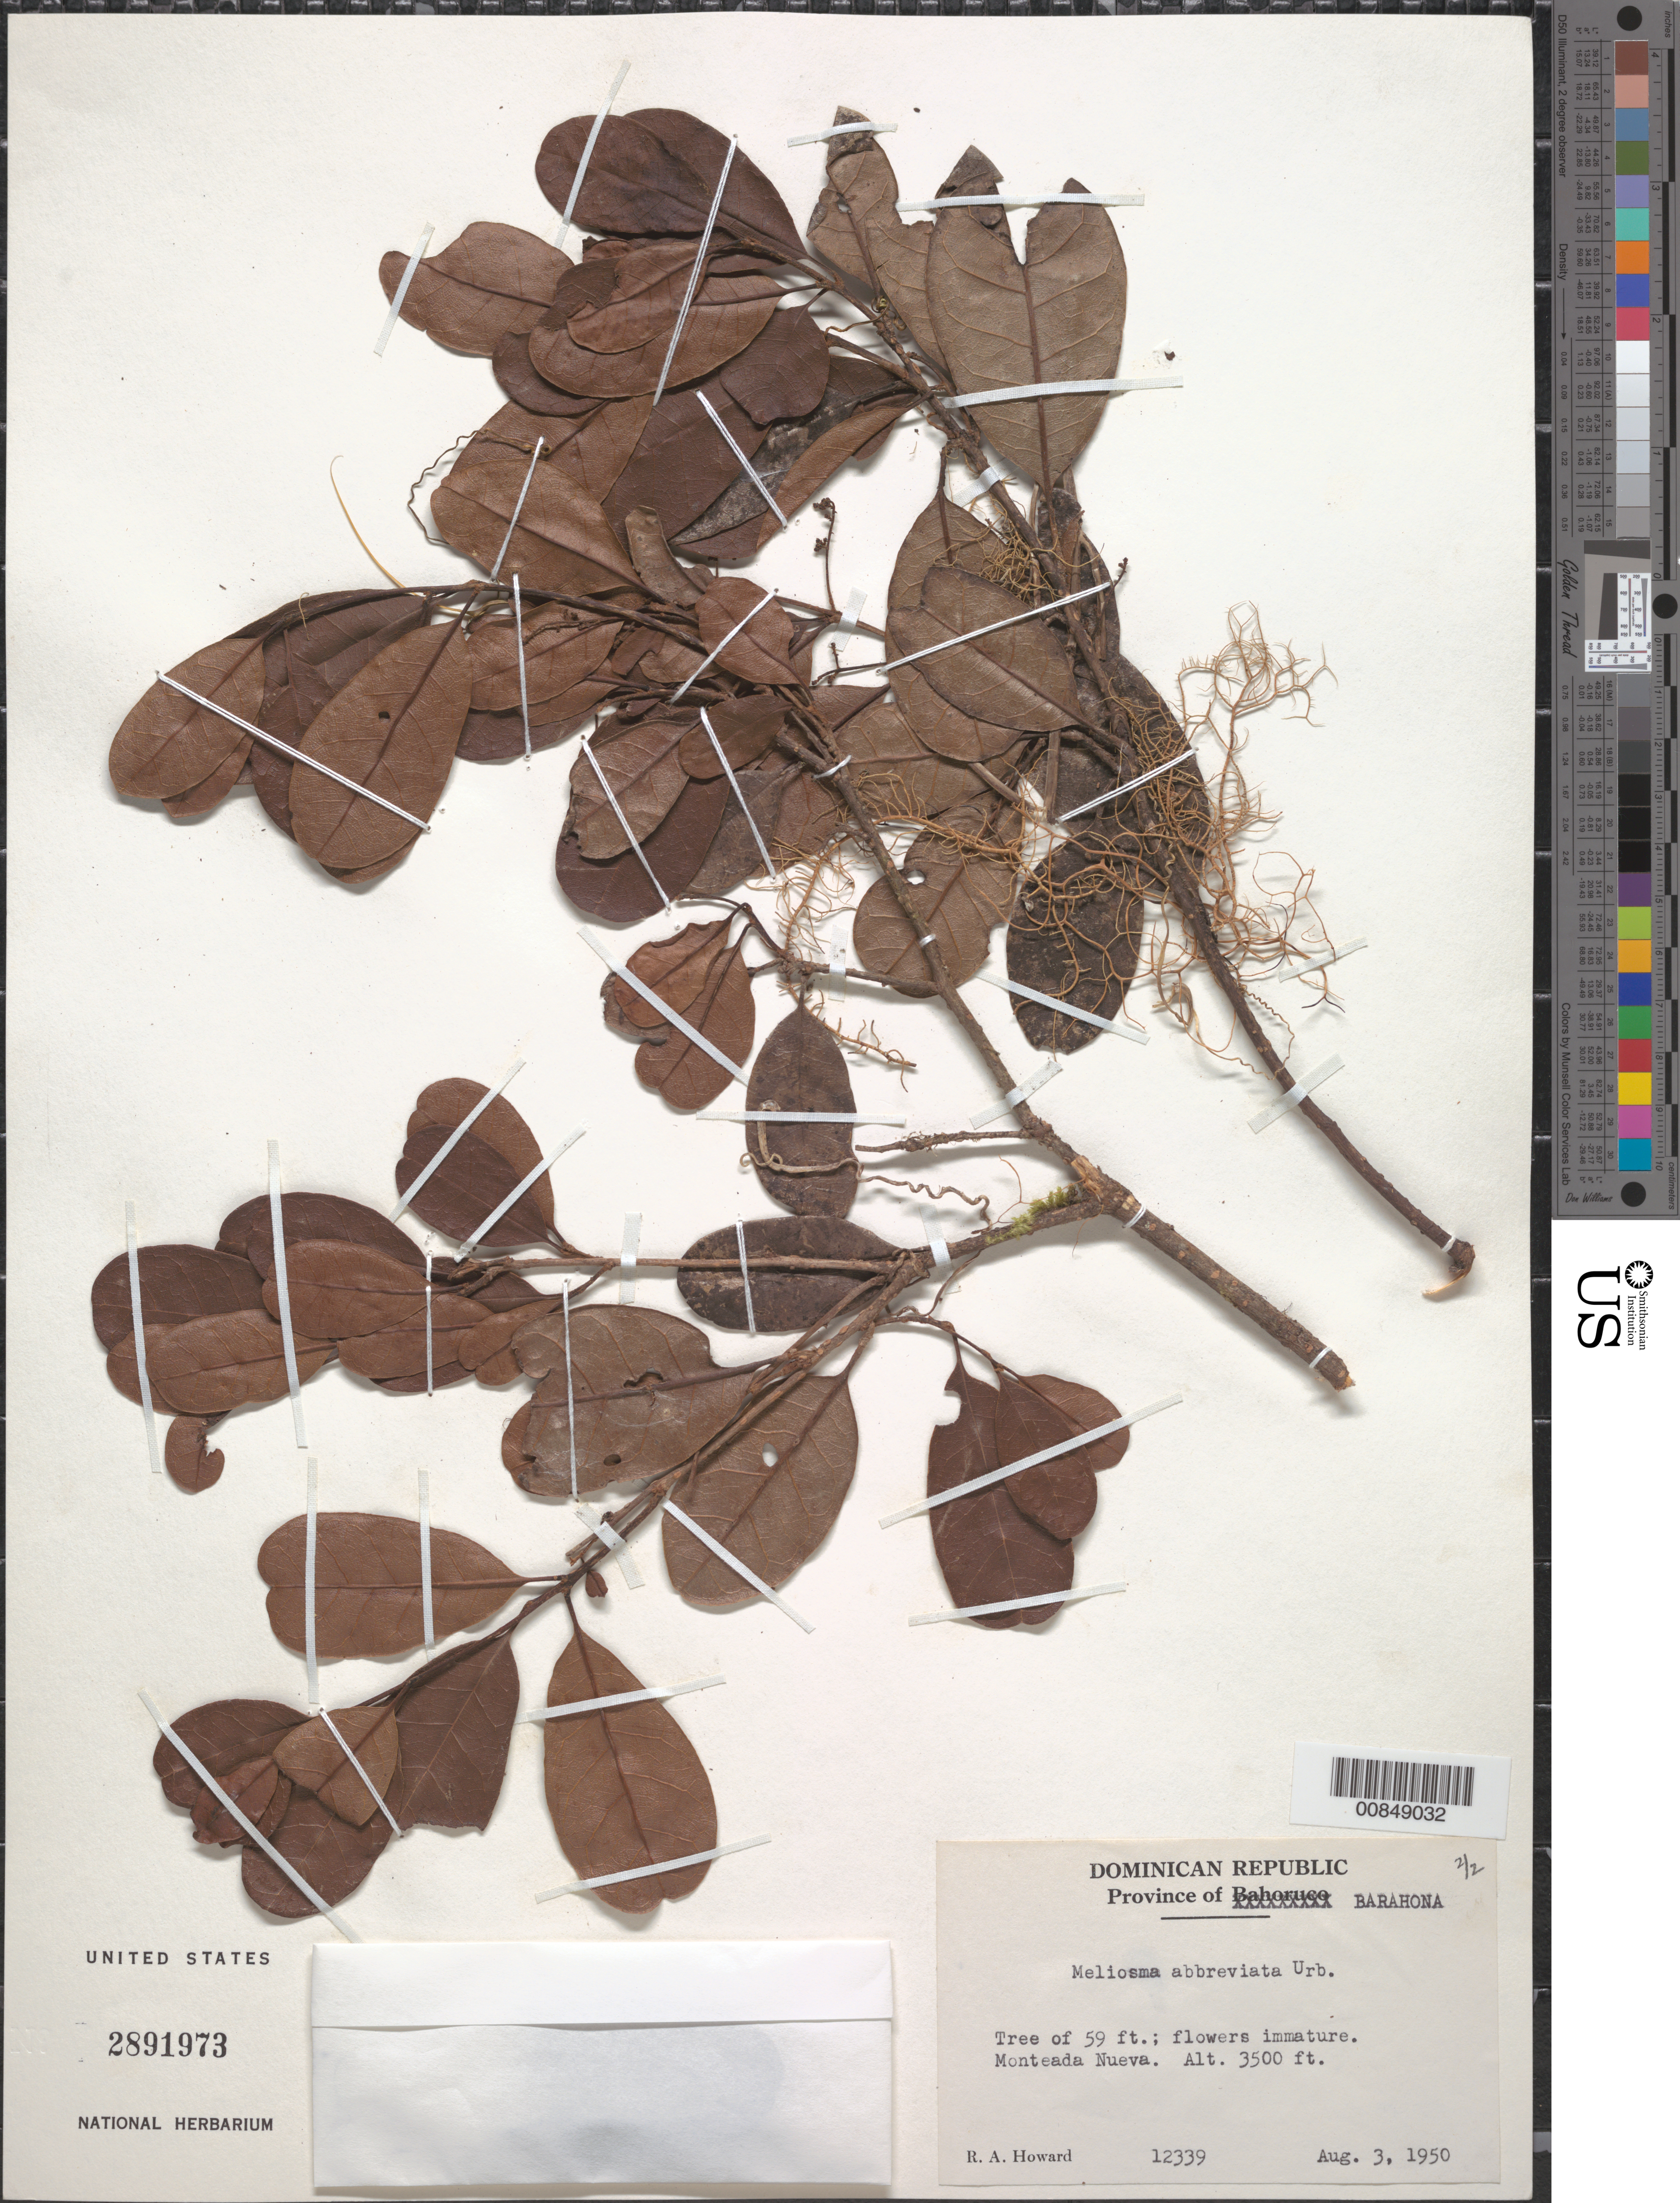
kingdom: Plantae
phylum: Tracheophyta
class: Magnoliopsida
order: Proteales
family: Sabiaceae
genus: Meliosma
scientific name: Meliosma abbreviata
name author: Urb.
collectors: R. A. Howard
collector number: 12339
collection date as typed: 03 Aug 1950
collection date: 1950-08-03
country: Dominican Republic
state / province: Barahona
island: Hispaniola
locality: Monteada Nueva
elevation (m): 1067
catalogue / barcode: US 2891973